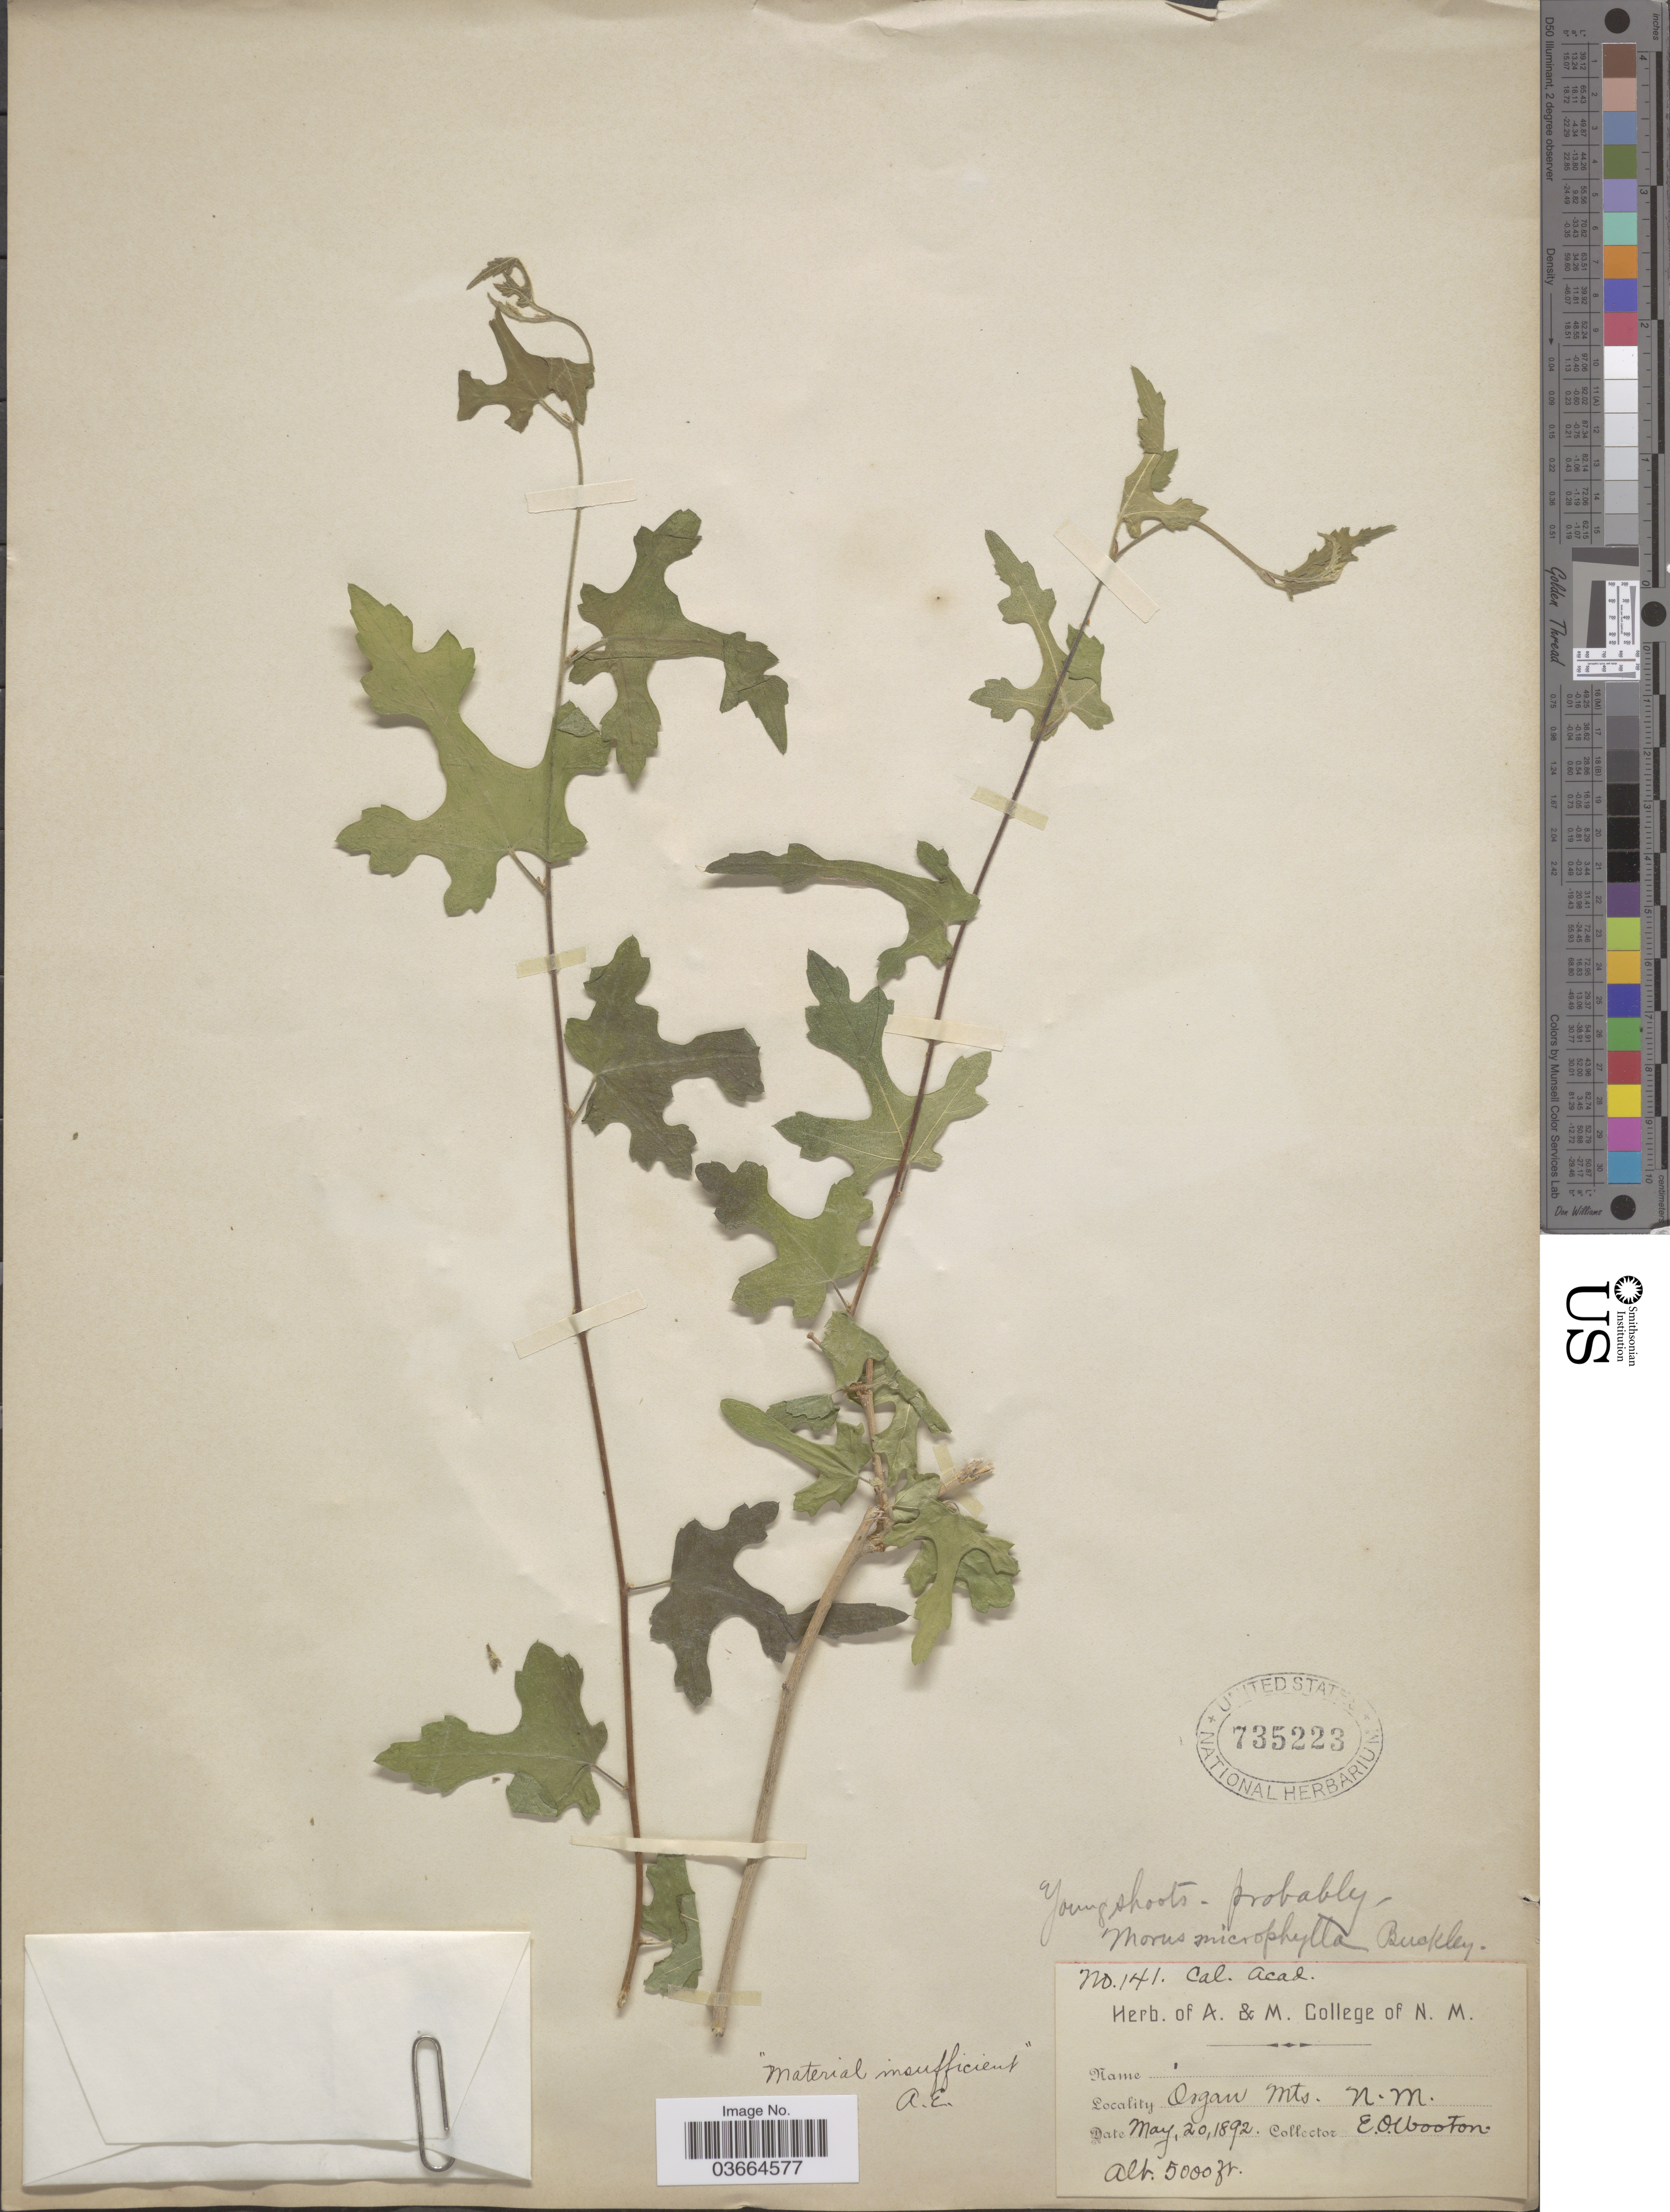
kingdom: Plantae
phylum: Tracheophyta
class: Magnoliopsida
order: Rosales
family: Moraceae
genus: Morus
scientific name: Morus microphylla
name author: Buckley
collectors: E. O. Wooton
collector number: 141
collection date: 1892-05-20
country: United States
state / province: New Mexico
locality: Organ Mts.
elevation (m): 1524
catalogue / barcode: US 735223